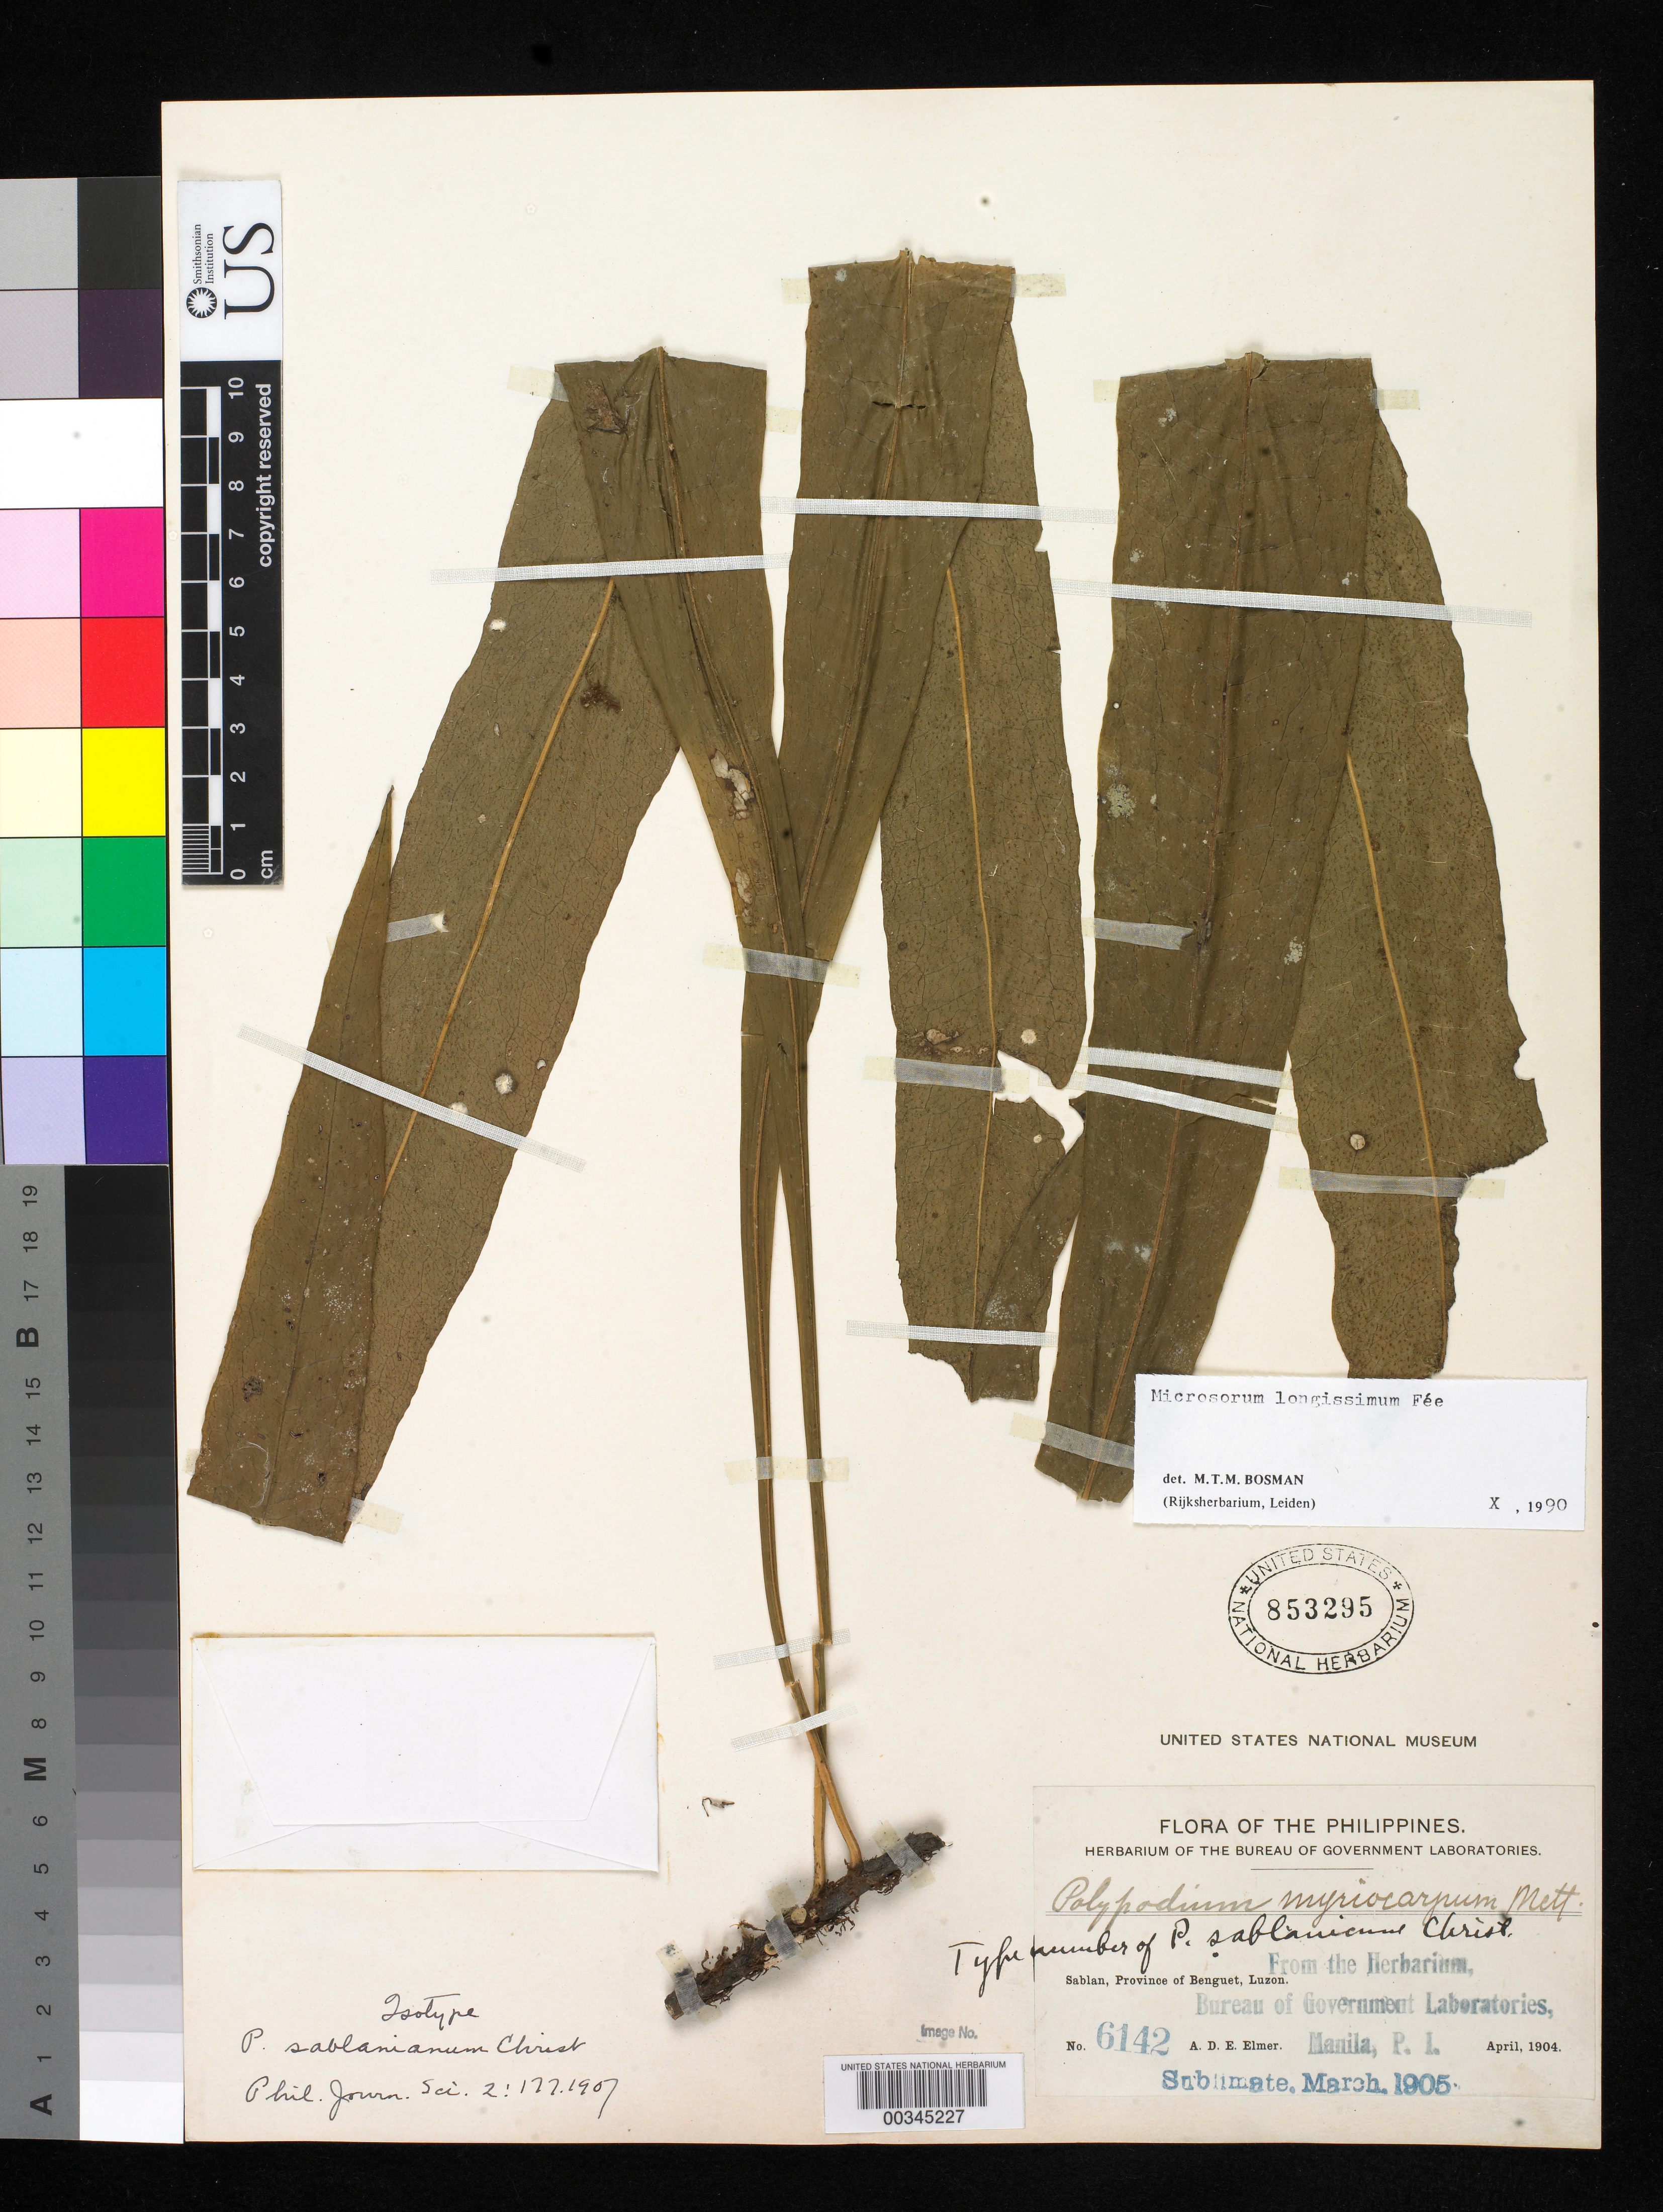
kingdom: Plantae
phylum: Tracheophyta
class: Polypodiopsida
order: Polypodiales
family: Polypodiaceae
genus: Polypodium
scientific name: Polypodium sablanianum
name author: Christ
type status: Isotype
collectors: A. D. E. Elmer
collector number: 6142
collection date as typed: Apr 1904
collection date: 1904-04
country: Philippines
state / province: Cordillera (Administrative Region)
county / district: Benguet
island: Luzon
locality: Sablan.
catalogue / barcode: US 853295